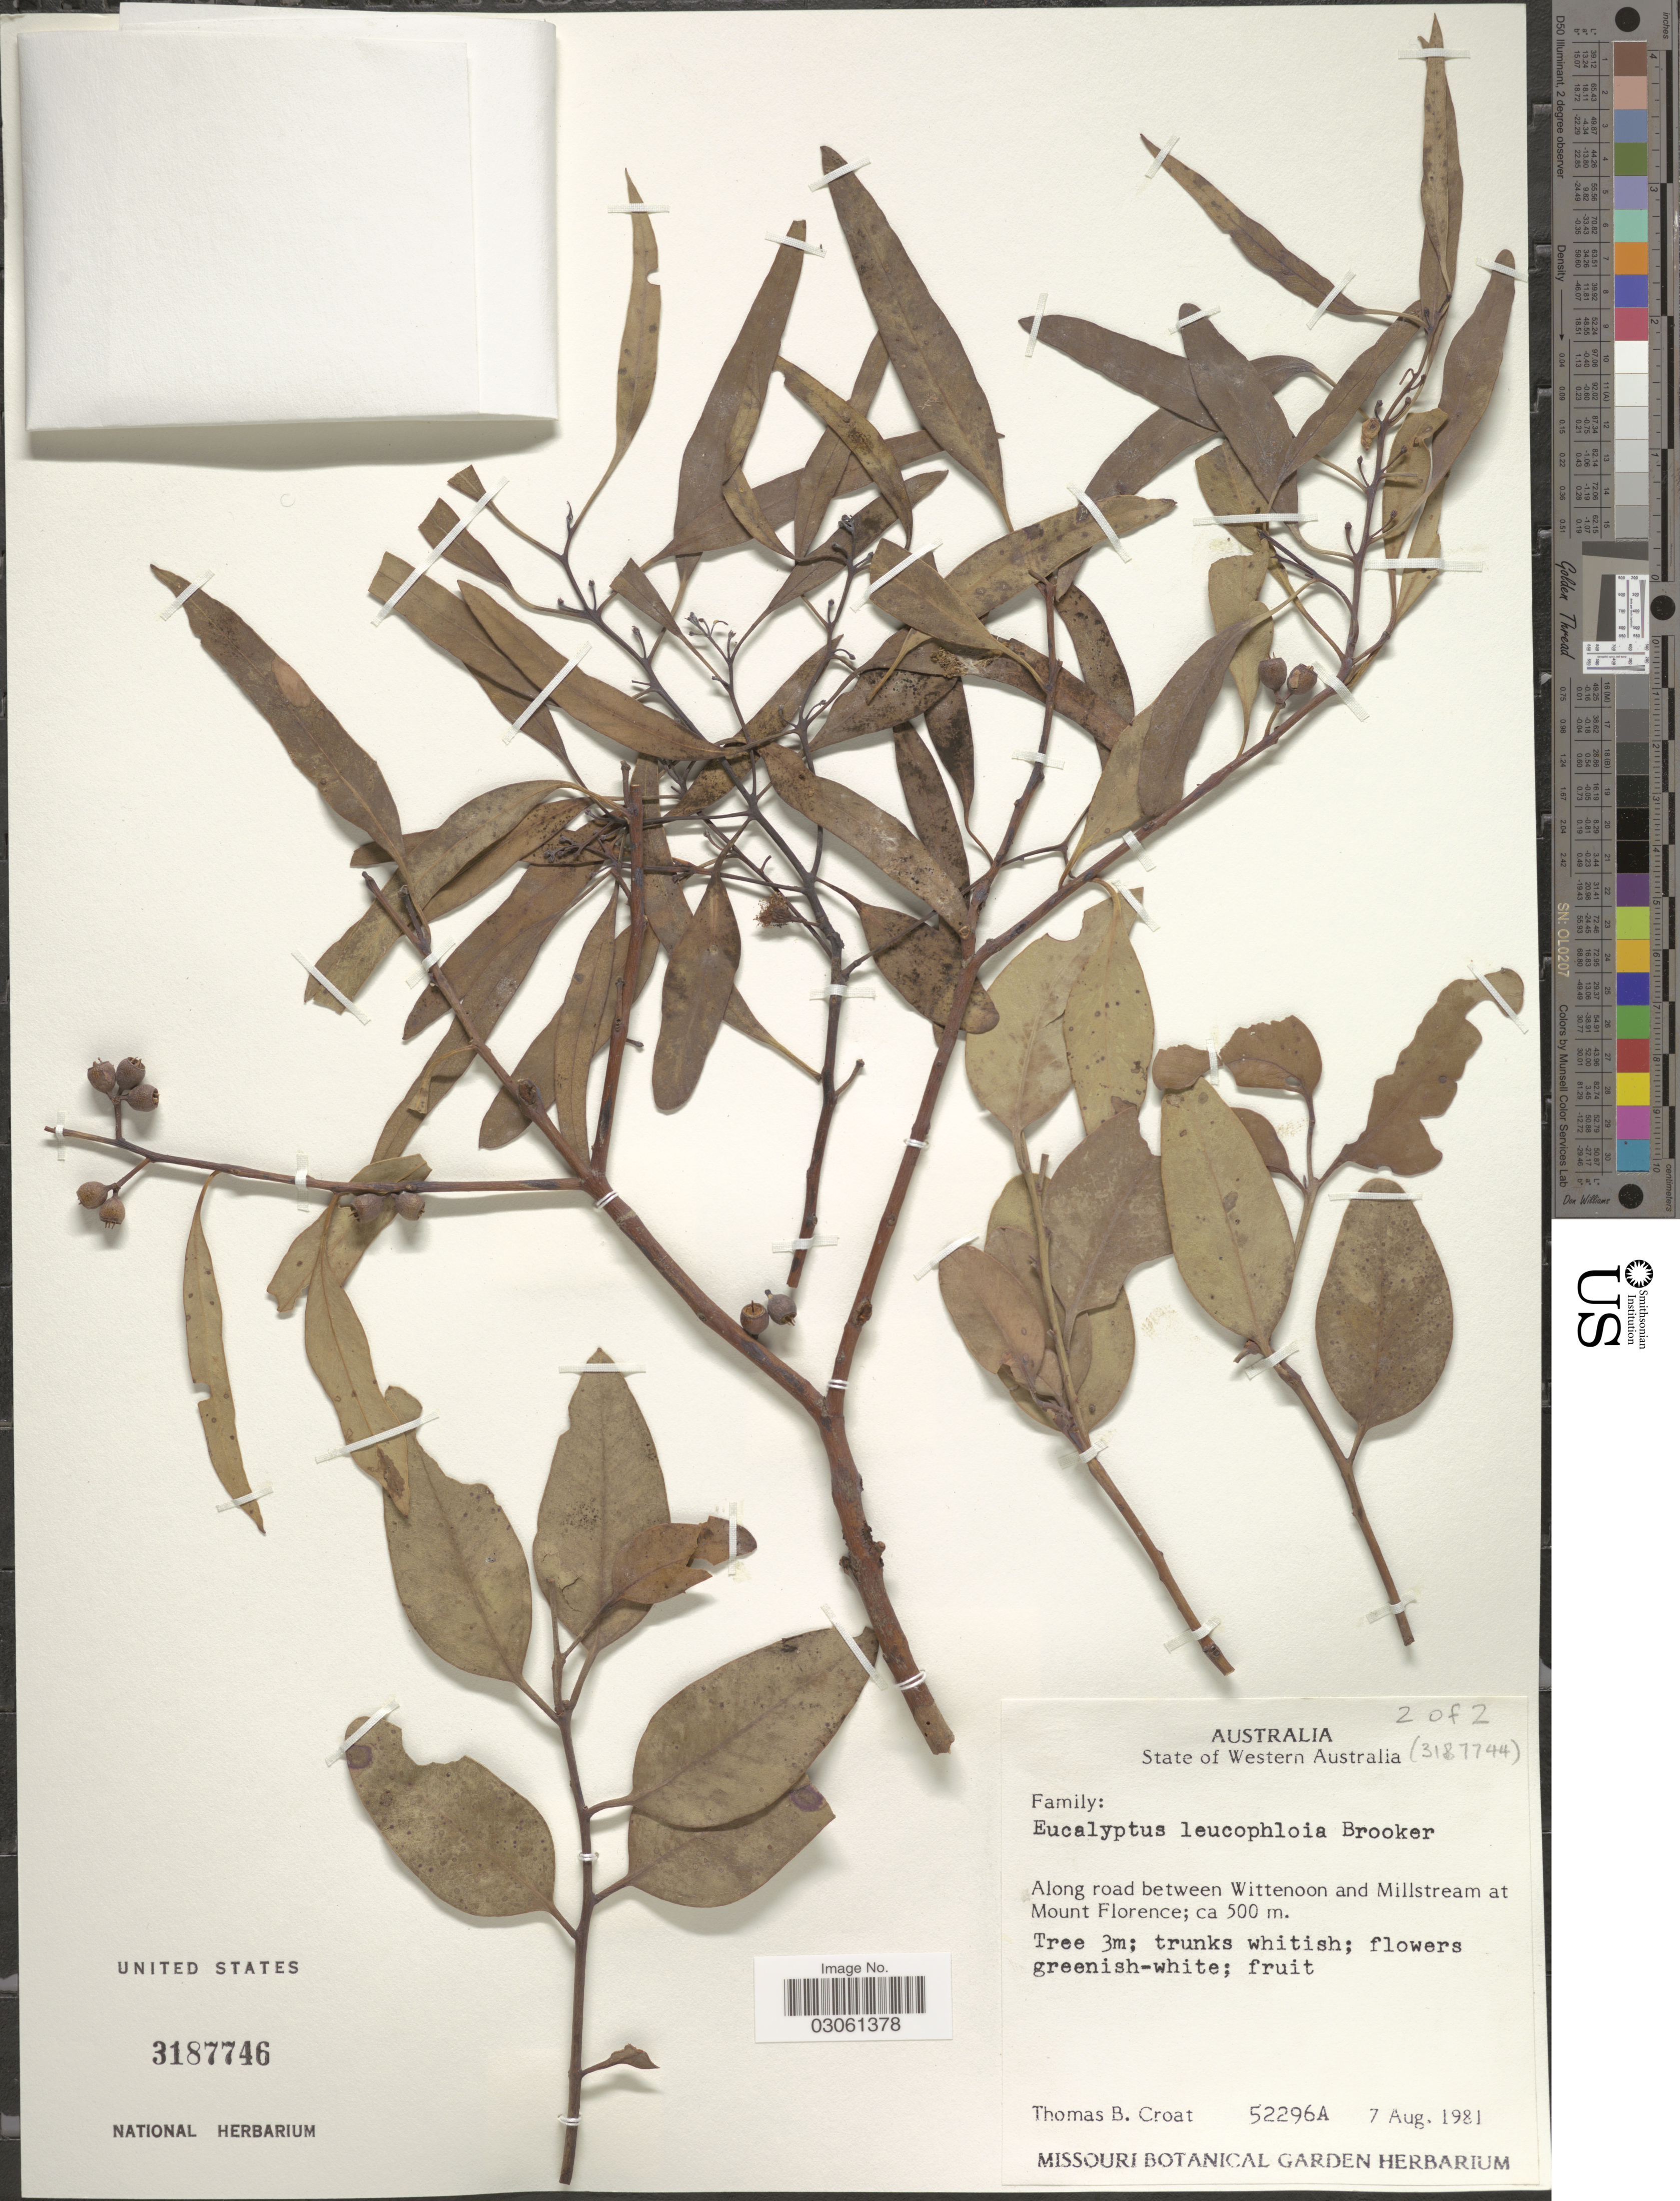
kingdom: Plantae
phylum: Tracheophyta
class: Magnoliopsida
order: Myrtales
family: Myrtaceae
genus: Eucalyptus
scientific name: Eucalyptus leucophloia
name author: Brooker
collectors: T. B. Croat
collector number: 52296A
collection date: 1981-08-07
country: Australia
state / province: Western Australia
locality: Along road between Wittenoon and Millstream at Mount Florence.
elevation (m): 500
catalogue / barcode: US 3187746